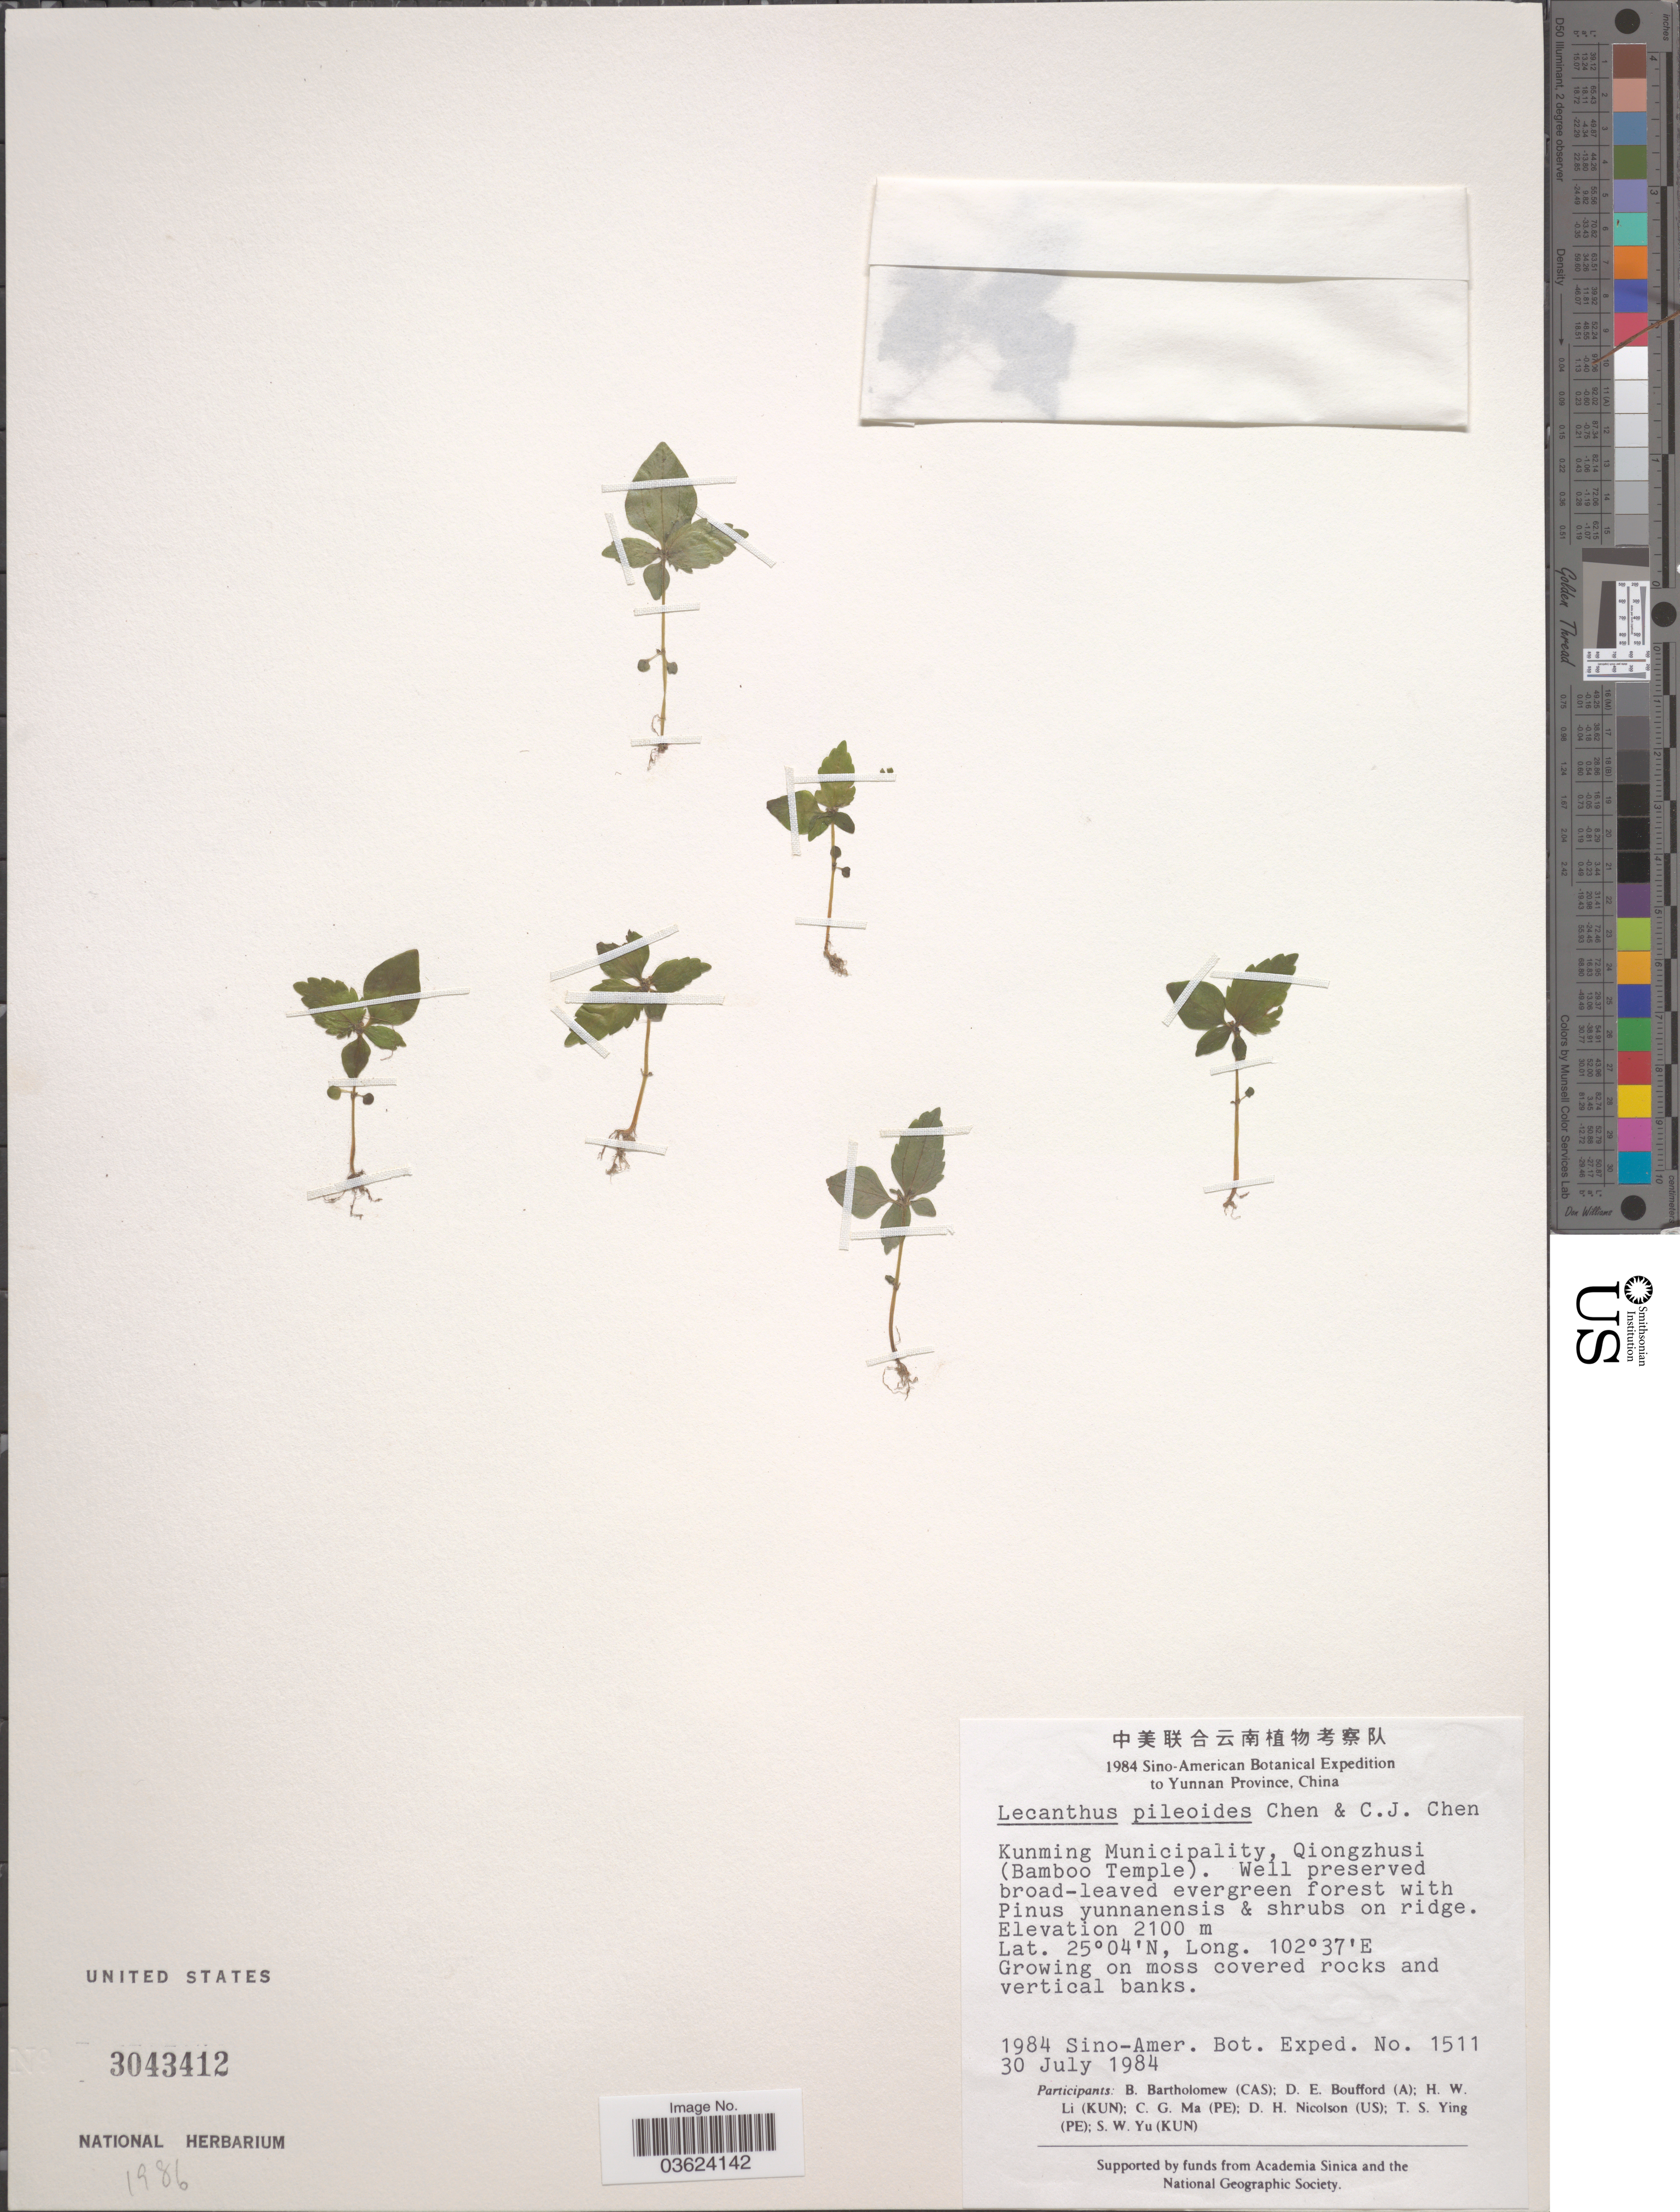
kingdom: Plantae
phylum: Tracheophyta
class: Magnoliopsida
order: Rosales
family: Urticaceae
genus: Lecanthus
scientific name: Lecanthus pileoides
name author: S.S. Chien & C.J. Chen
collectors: Sino-Amer. Bot. Exped. 1984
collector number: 1511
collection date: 1984-07-30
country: China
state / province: Yunnan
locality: Kunming Municipality, Qiongzhusi (Bamboo Temple).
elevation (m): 2100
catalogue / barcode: US 3043412